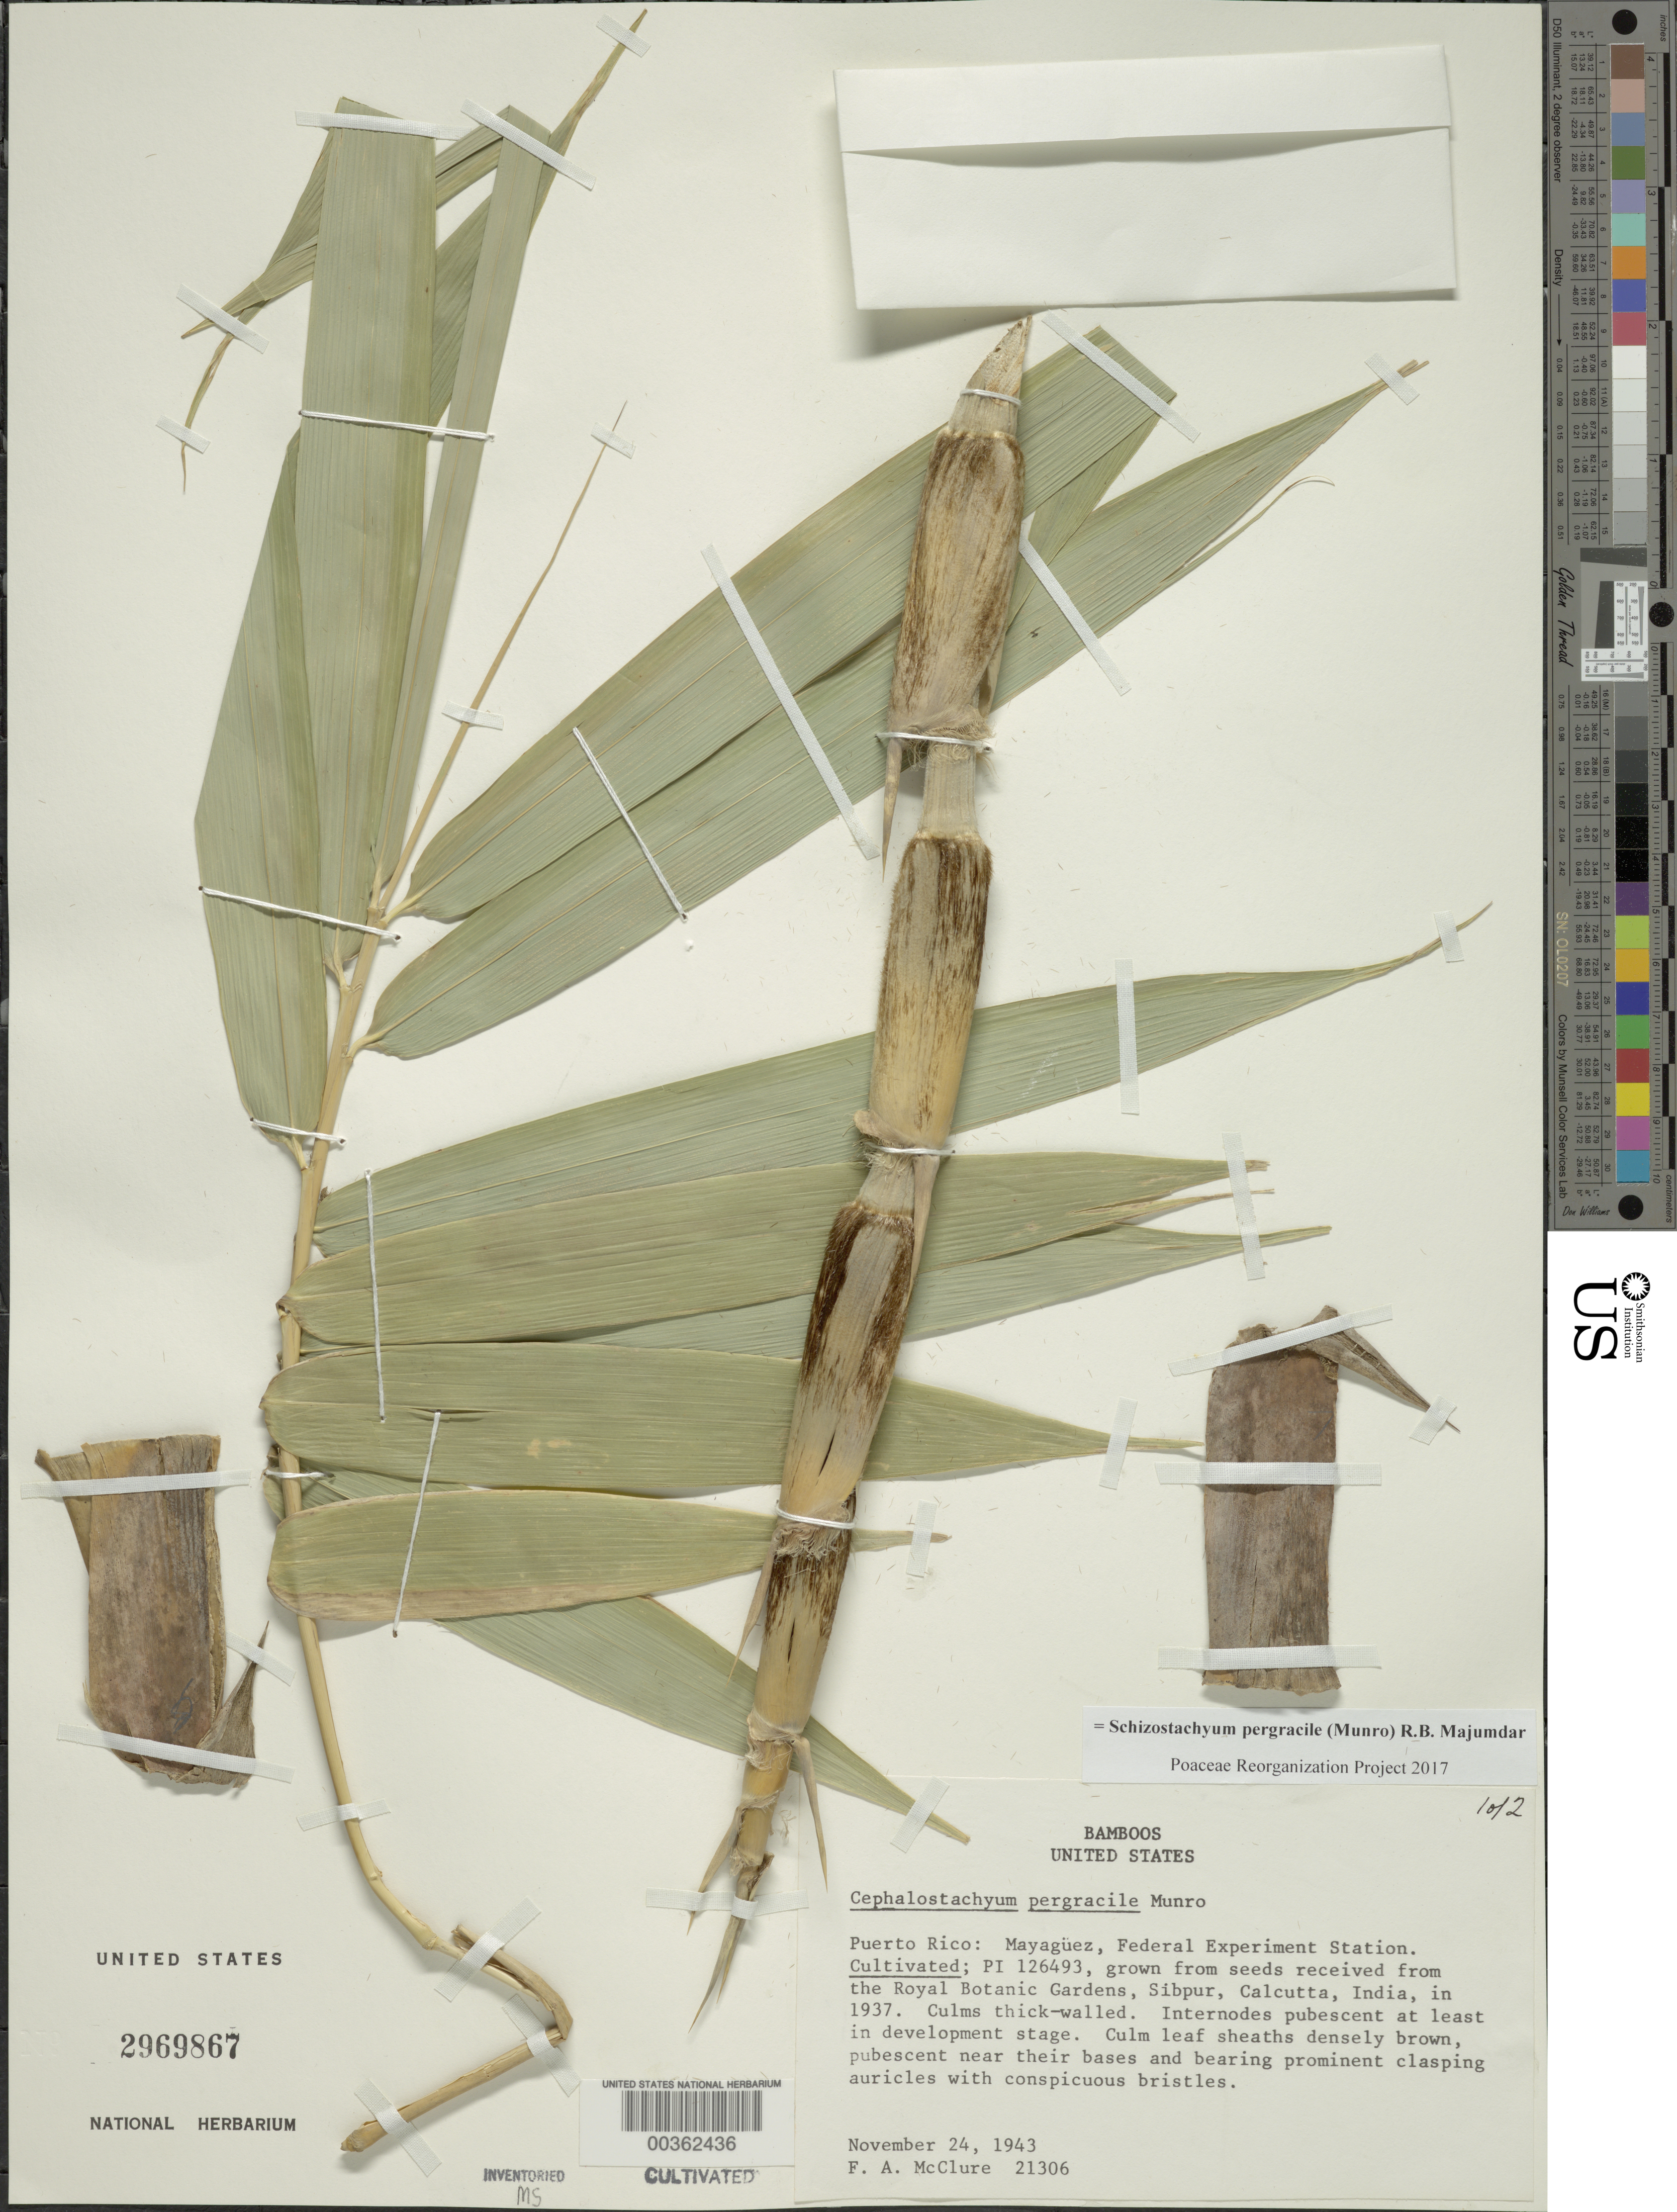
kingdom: Plantae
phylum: Tracheophyta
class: Liliopsida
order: Poales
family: Poaceae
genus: Schizostachyum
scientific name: Schizostachyum pergracile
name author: (Munro) R.B. Majumdar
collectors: F. A. McClure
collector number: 21306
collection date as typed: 24 Nov 1943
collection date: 1943-11-24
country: Puerto Rico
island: Greater Antilles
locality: Federal experimental station-mayaguez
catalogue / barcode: US 2969867